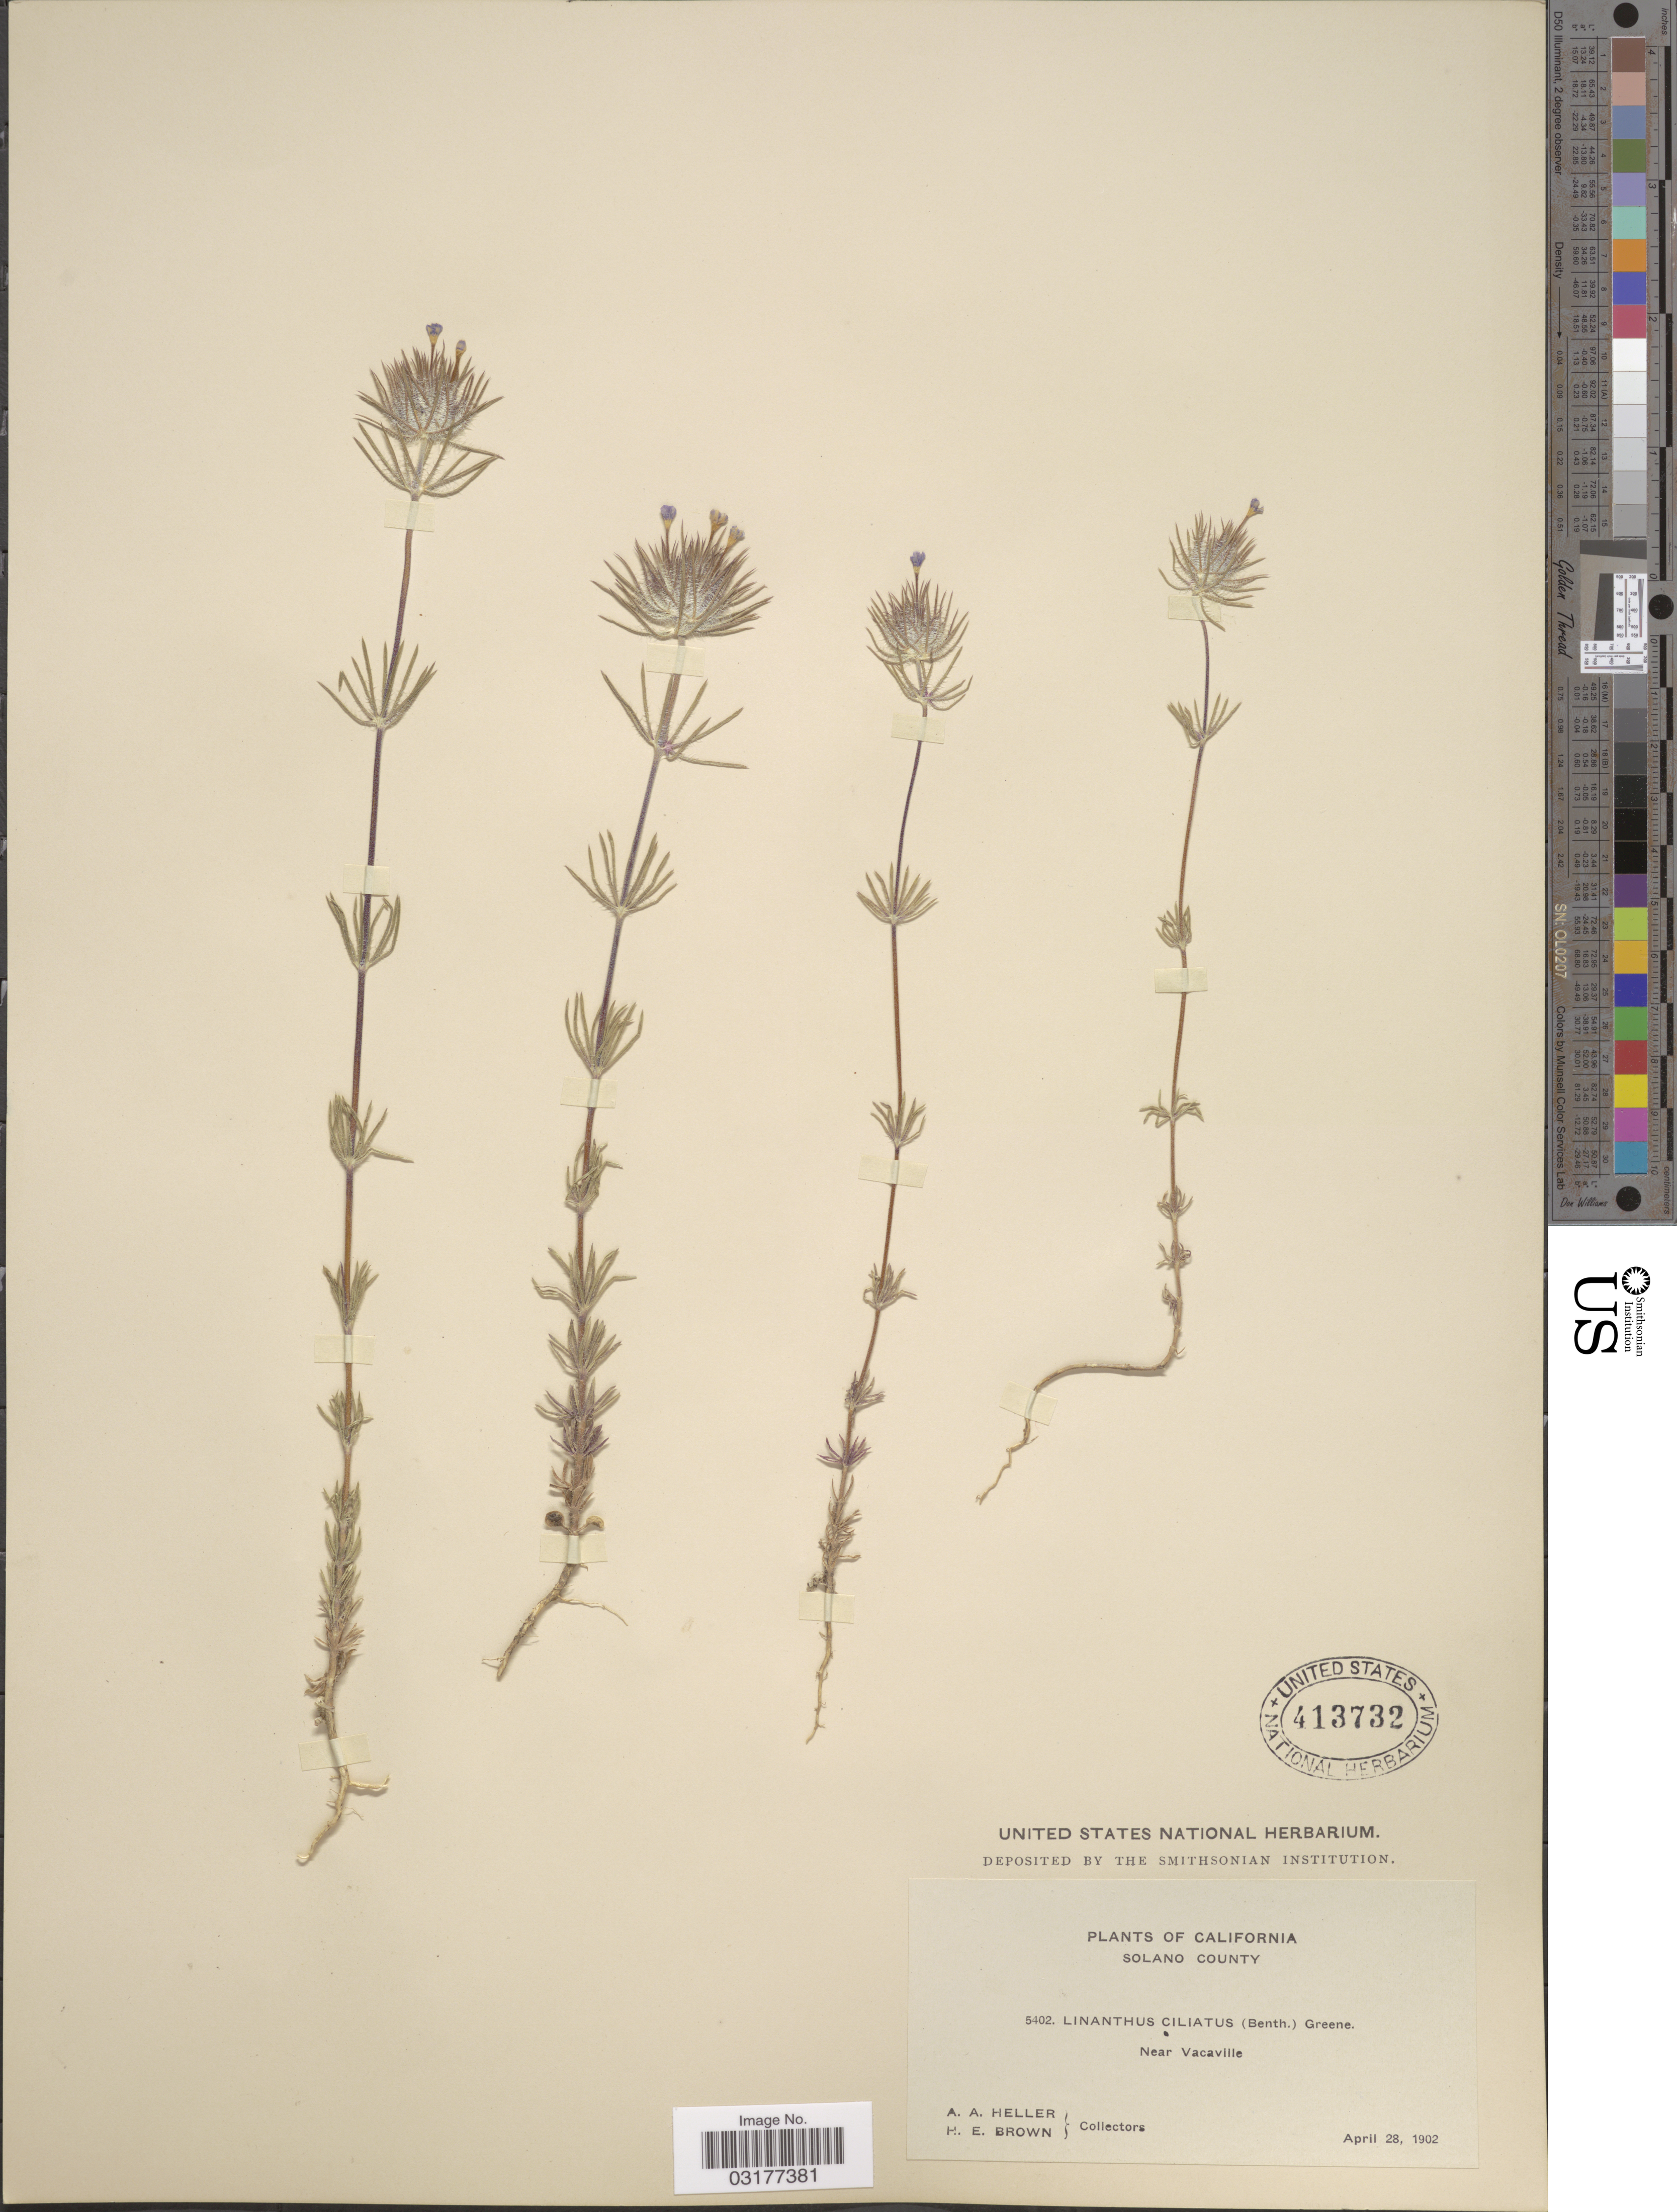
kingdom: Plantae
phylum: Tracheophyta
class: Magnoliopsida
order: Ericales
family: Polemoniaceae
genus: Leptosiphon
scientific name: Leptosiphon ciliatus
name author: (Benth.) Jeps.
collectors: A. A. Heller & H. E. Brown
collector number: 5402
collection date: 1902-04-28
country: United States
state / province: California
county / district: Solano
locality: Solano County. Near Vacaville.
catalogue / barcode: US 413732